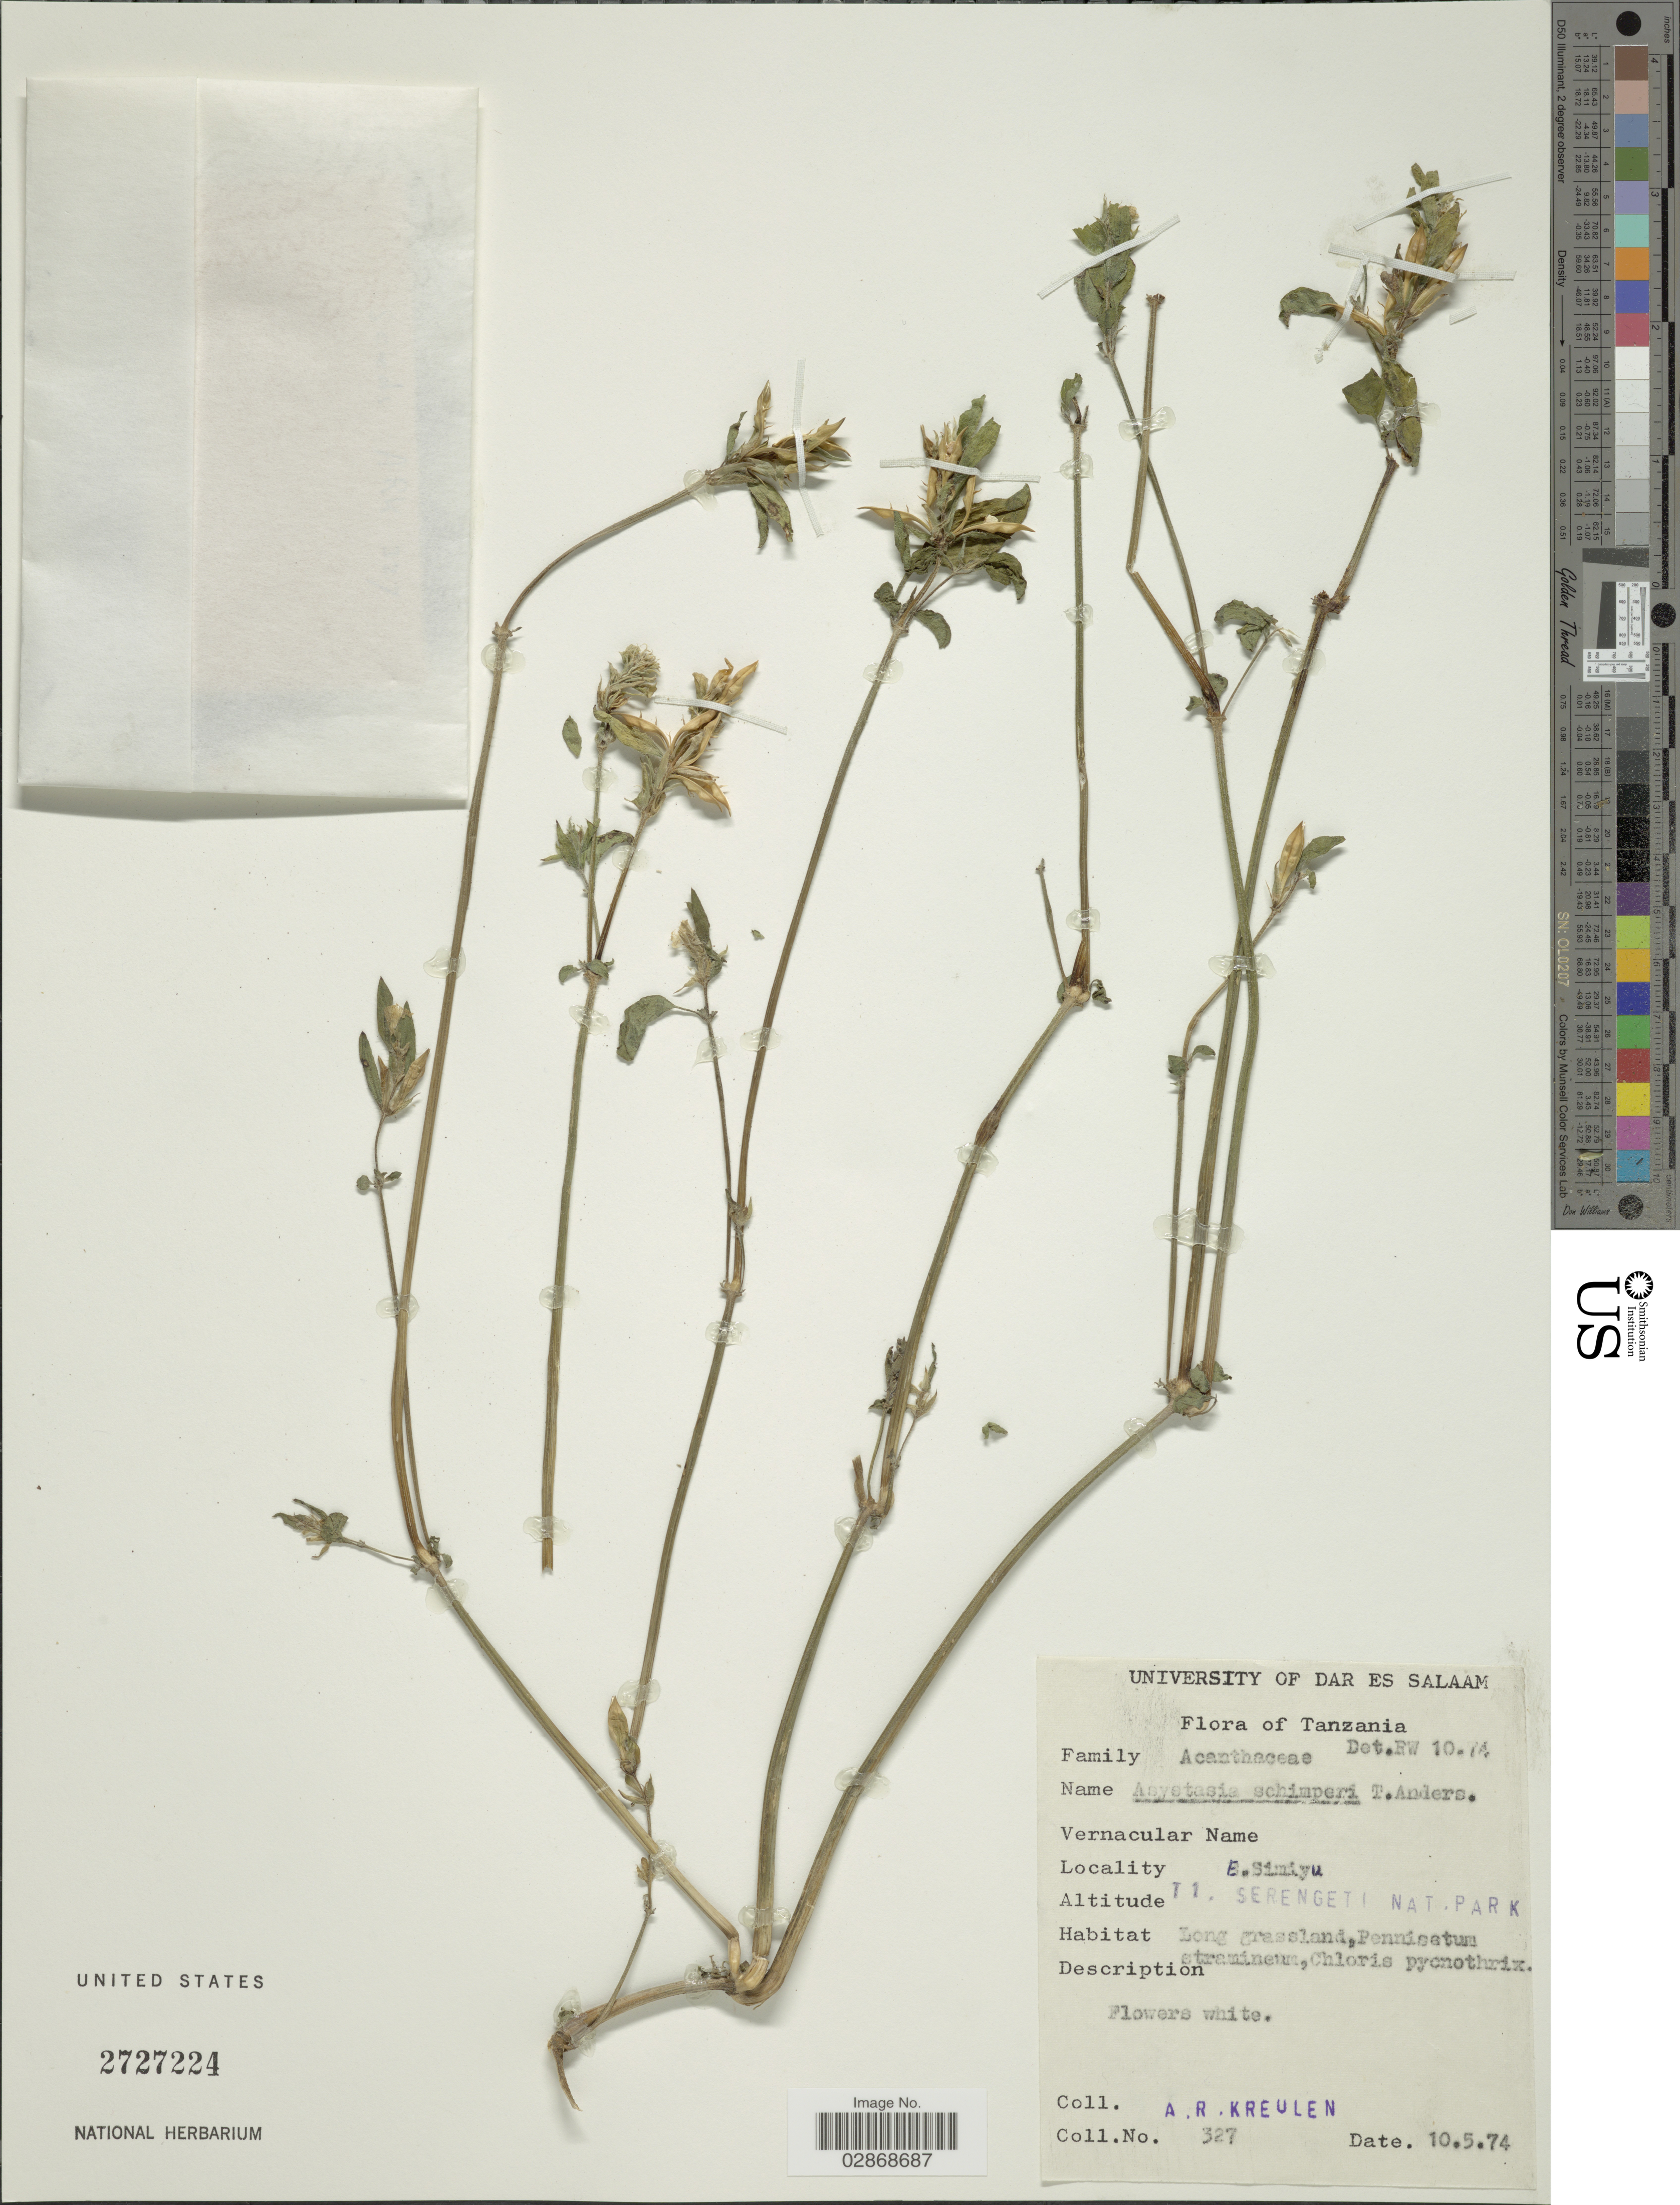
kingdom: Plantae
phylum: Tracheophyta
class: Magnoliopsida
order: Lamiales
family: Acanthaceae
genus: Asystasia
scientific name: Asystasia schimperi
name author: T. Anderson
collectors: A. Kreulen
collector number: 327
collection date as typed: Transcribed d/m/y: 10/5/74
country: Tanzania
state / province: Mara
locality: E. Simiyu. T1. Serengeti Nat. Park.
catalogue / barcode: US 2727224